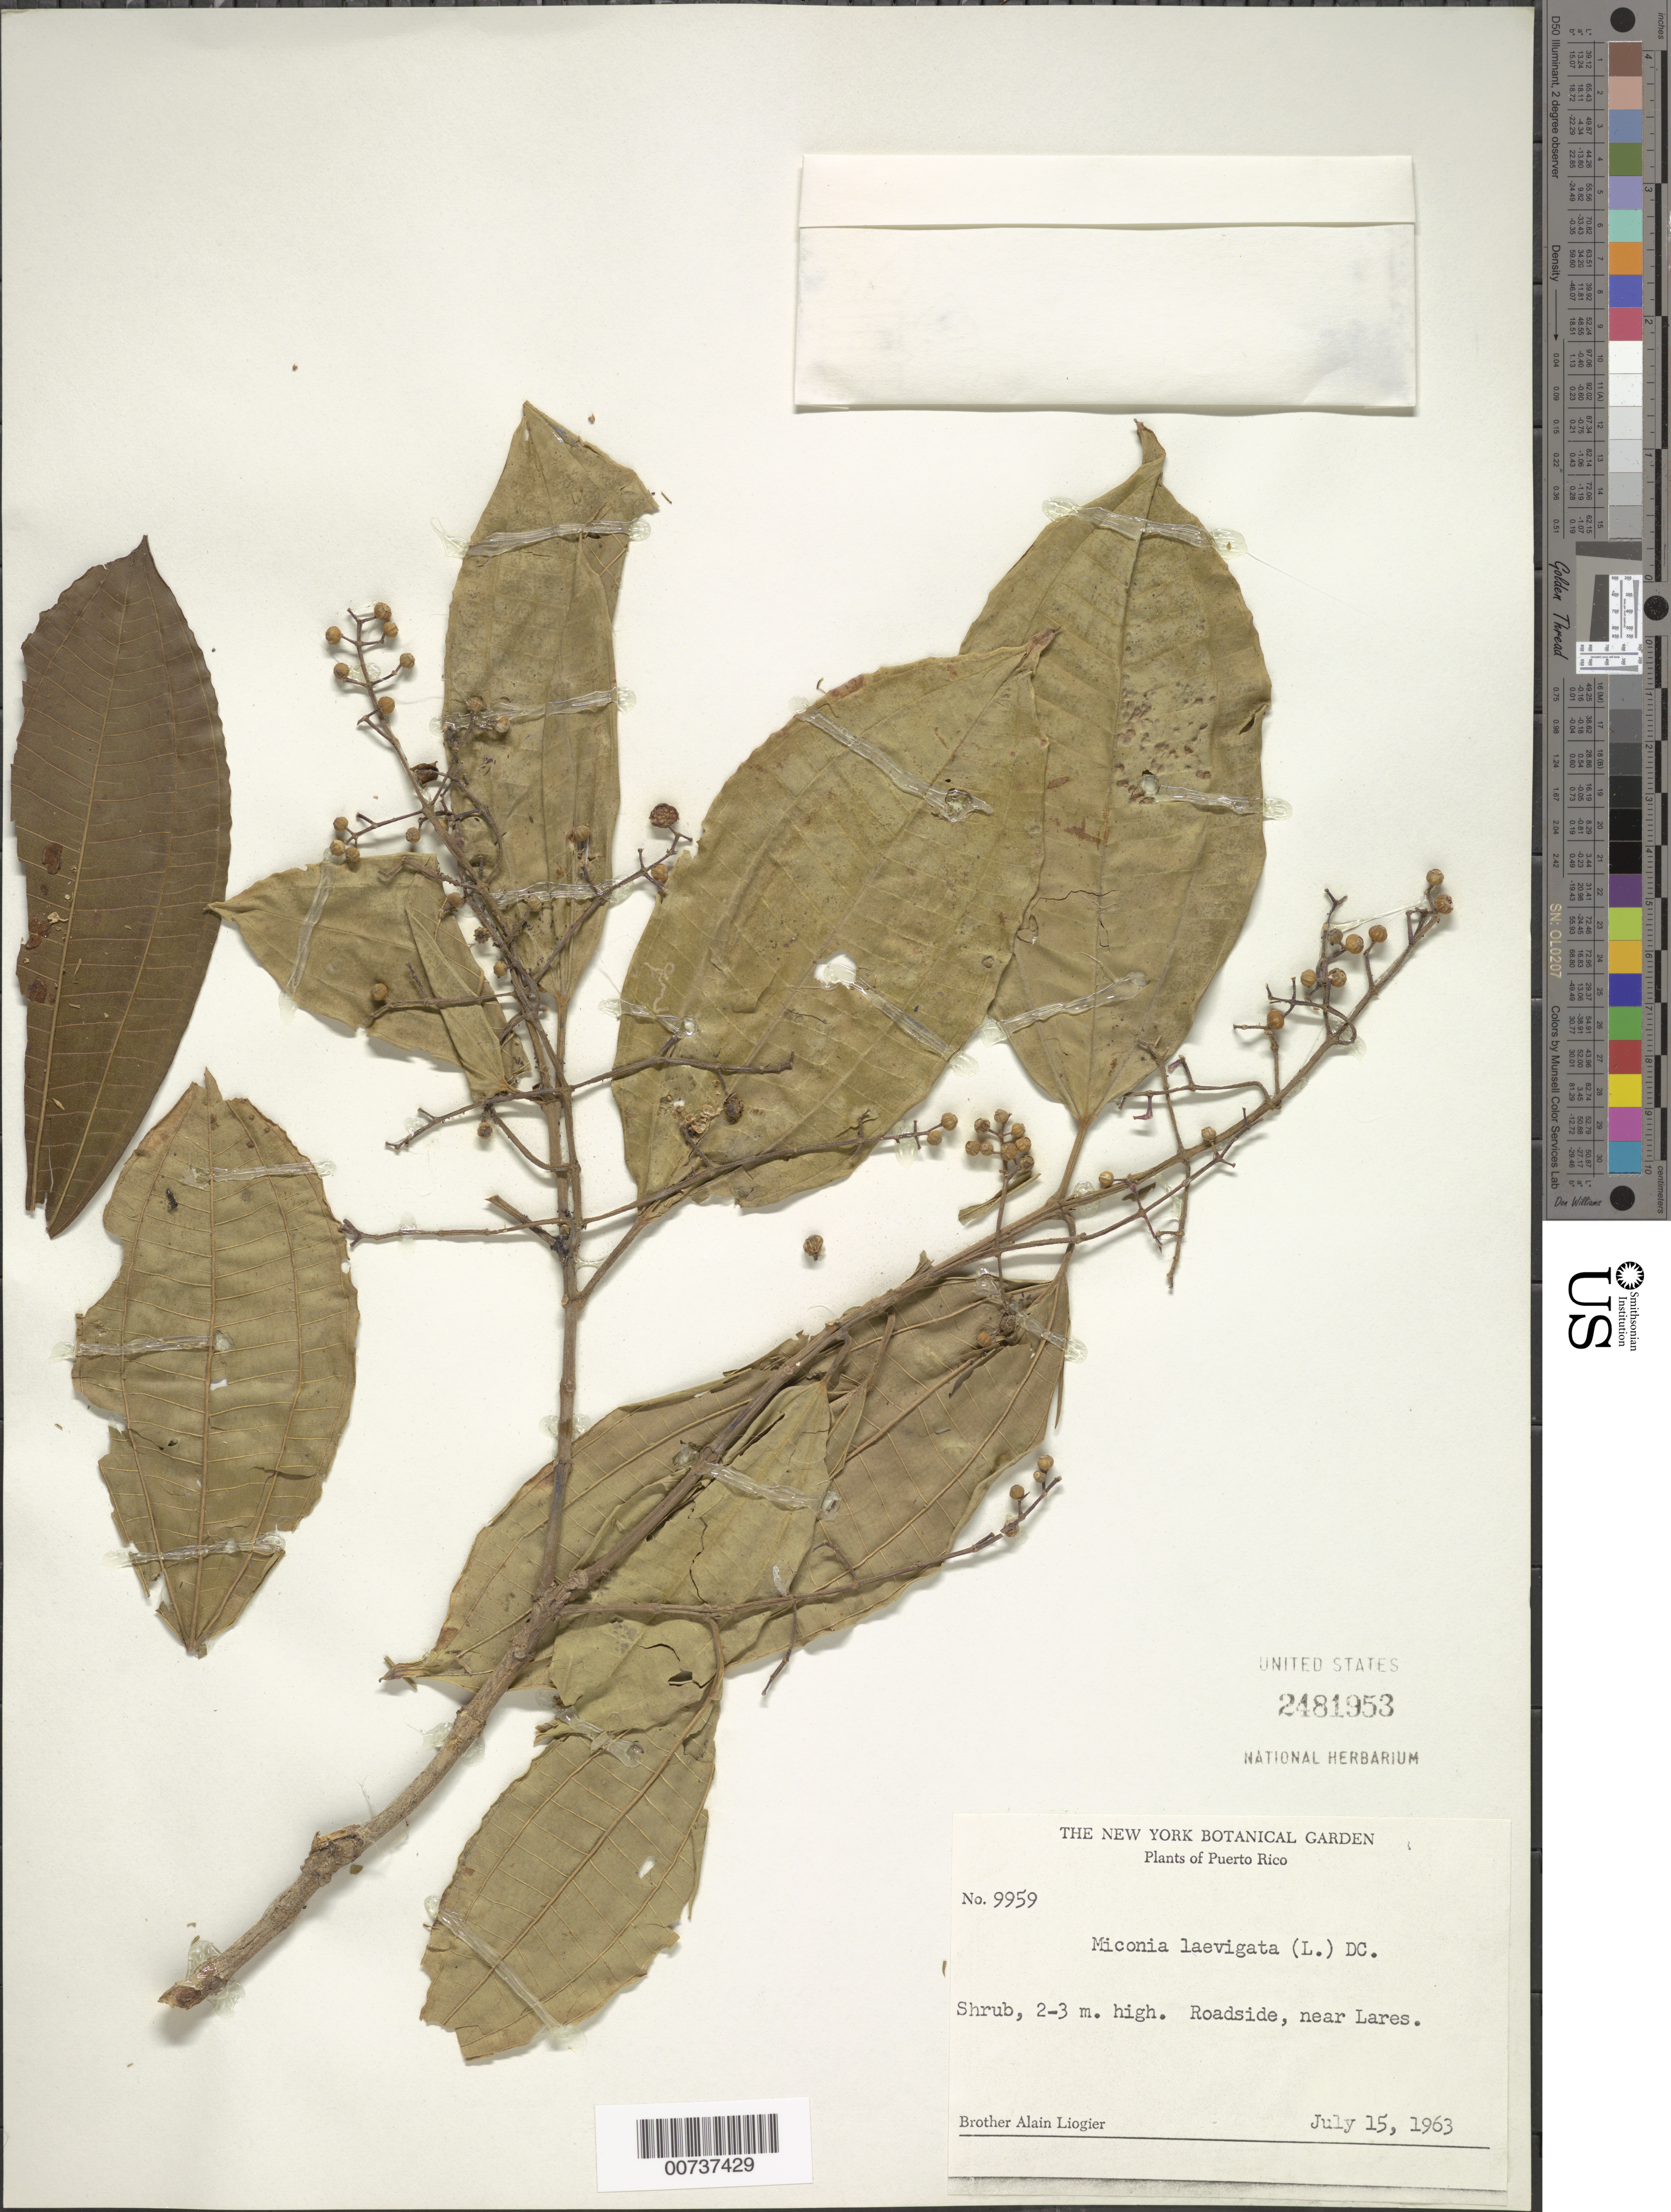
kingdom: Plantae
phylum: Tracheophyta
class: Magnoliopsida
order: Myrtales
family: Melastomataceae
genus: Miconia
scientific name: Miconia laevigata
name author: (L.) D. Don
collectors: A. H. Liogier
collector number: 9959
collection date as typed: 15 Jul 1963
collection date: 1963-07-15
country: Puerto Rico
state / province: Lares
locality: Roadside, near Lares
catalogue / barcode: US 2481953